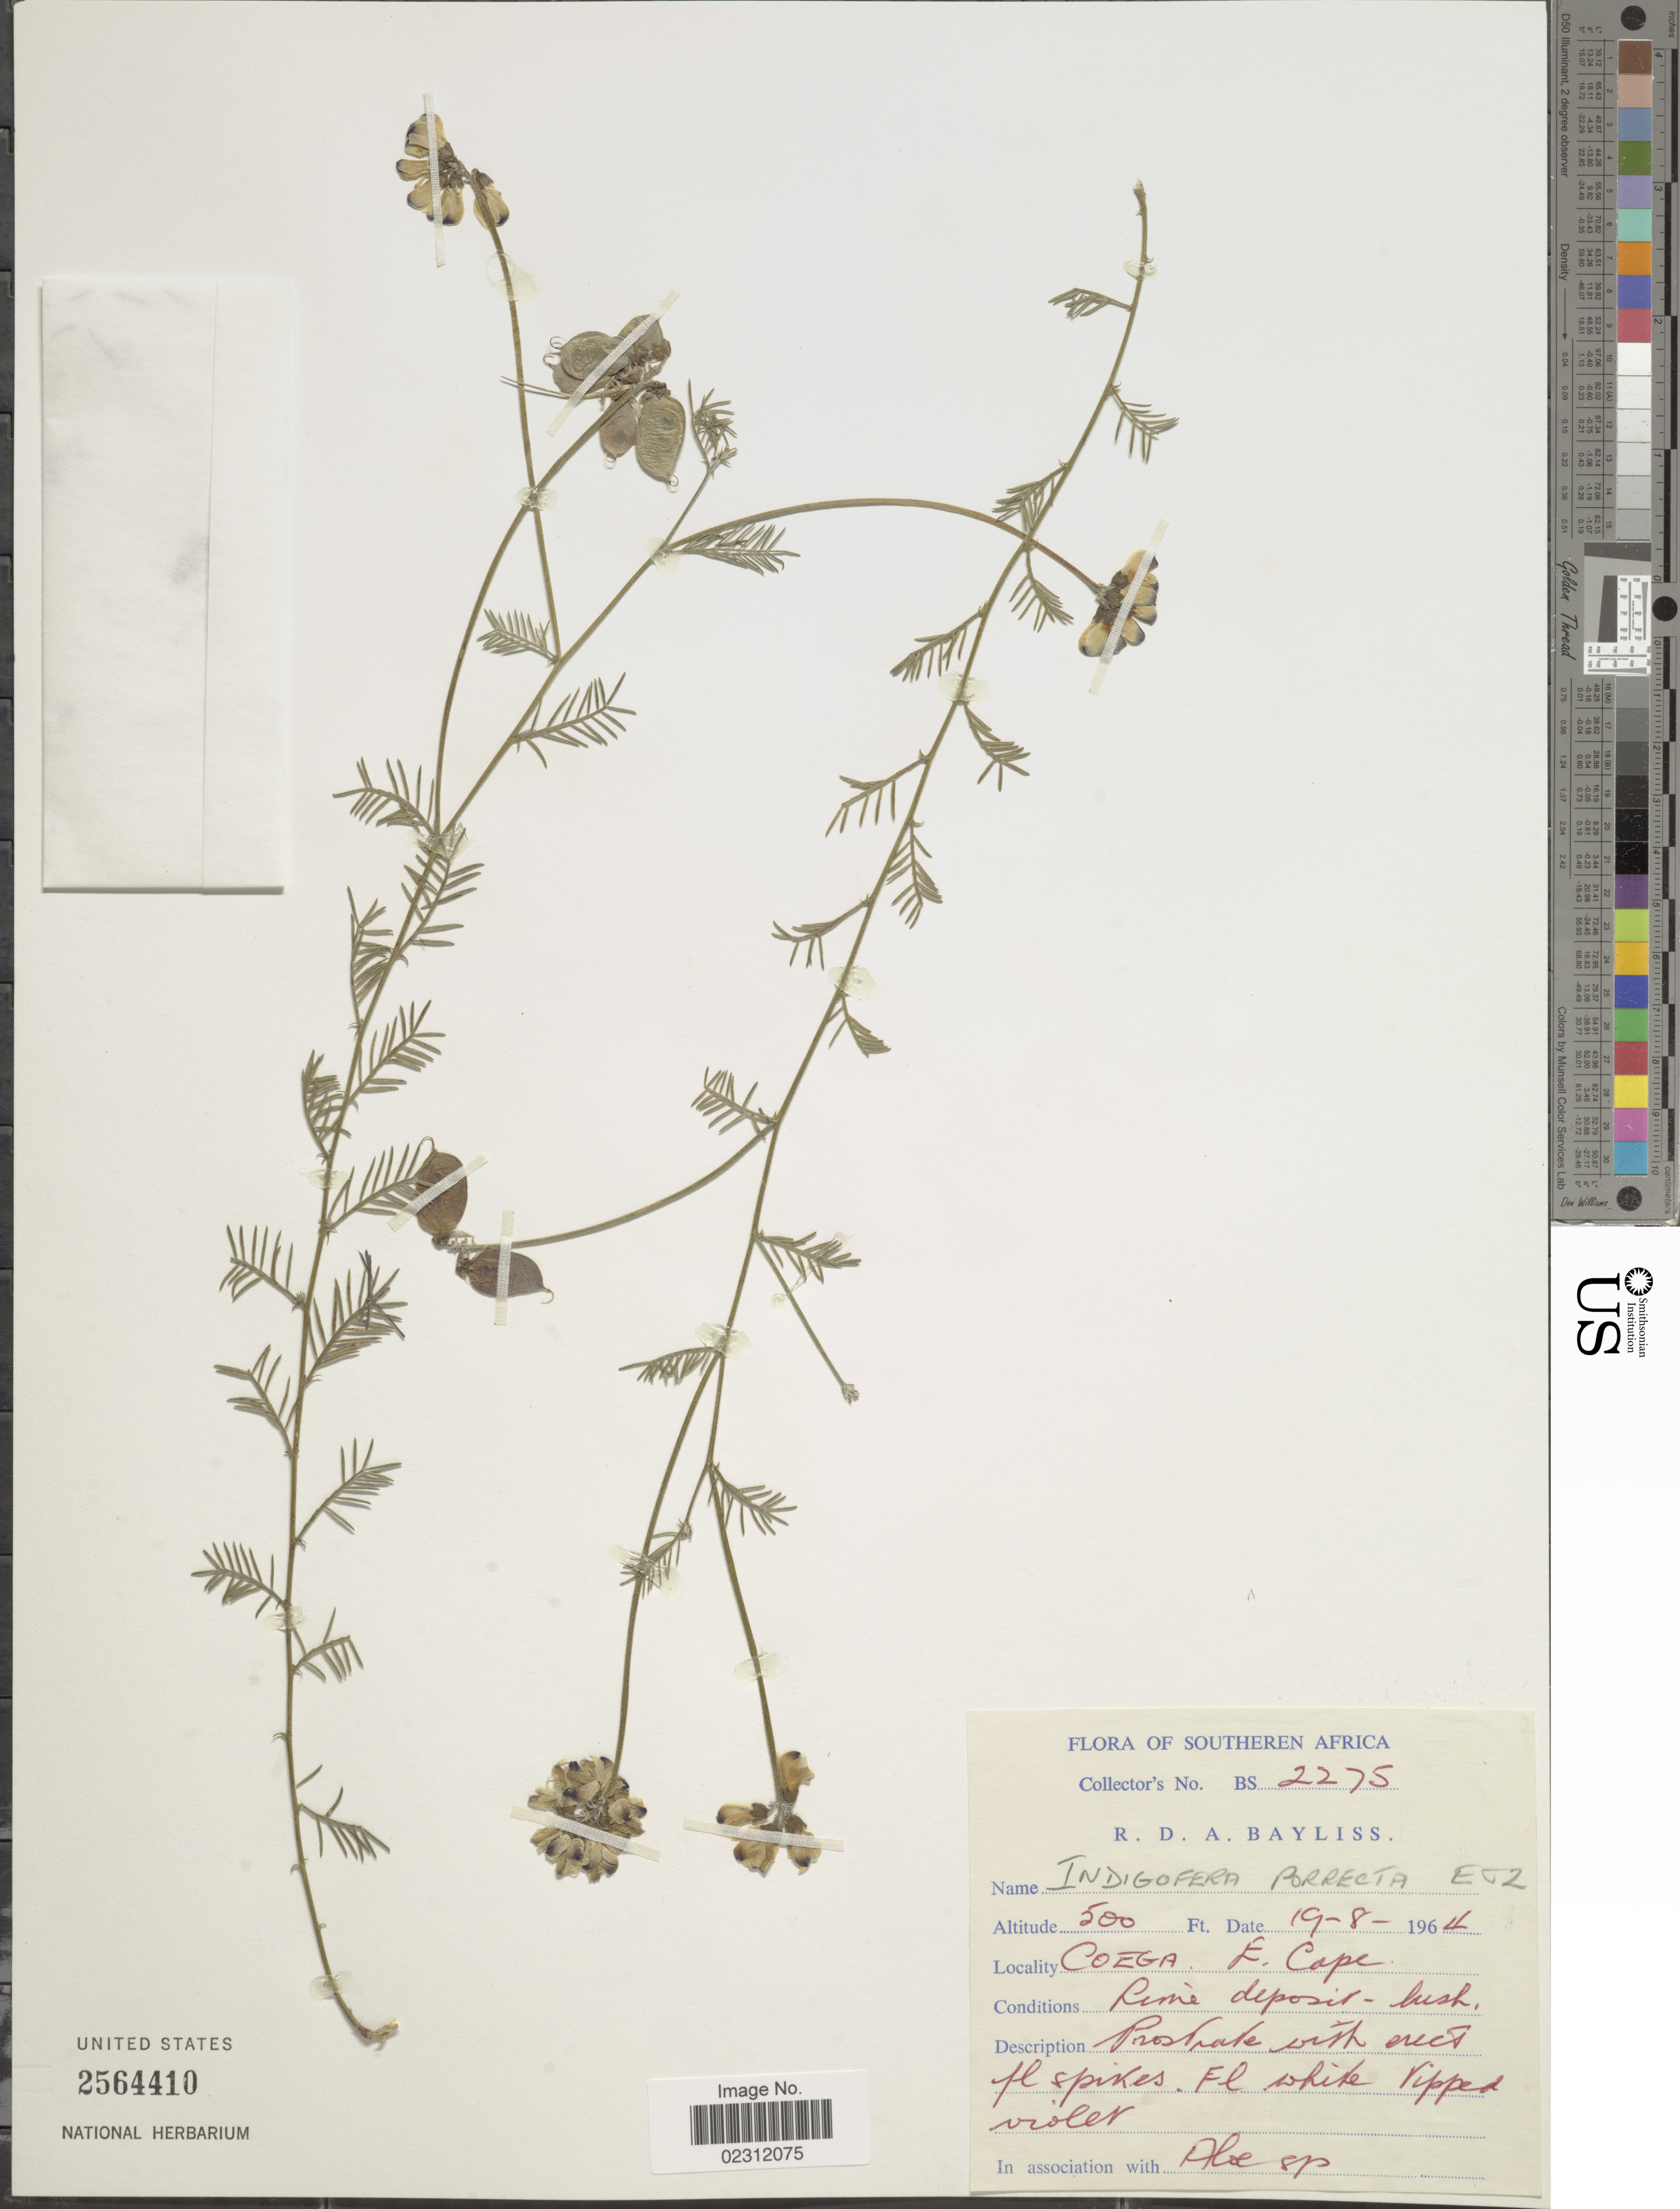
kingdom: Plantae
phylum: Tracheophyta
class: Magnoliopsida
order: Fabales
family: Fabaceae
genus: Indigofera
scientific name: Indigofera porrecta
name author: Eckl. & Zeyh.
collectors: R. Bayliss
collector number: BS2275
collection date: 1964-08-19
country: South Africa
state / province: Eastern Cape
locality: Southern Africa, Coega, E. Cape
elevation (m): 152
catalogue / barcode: US 2564410